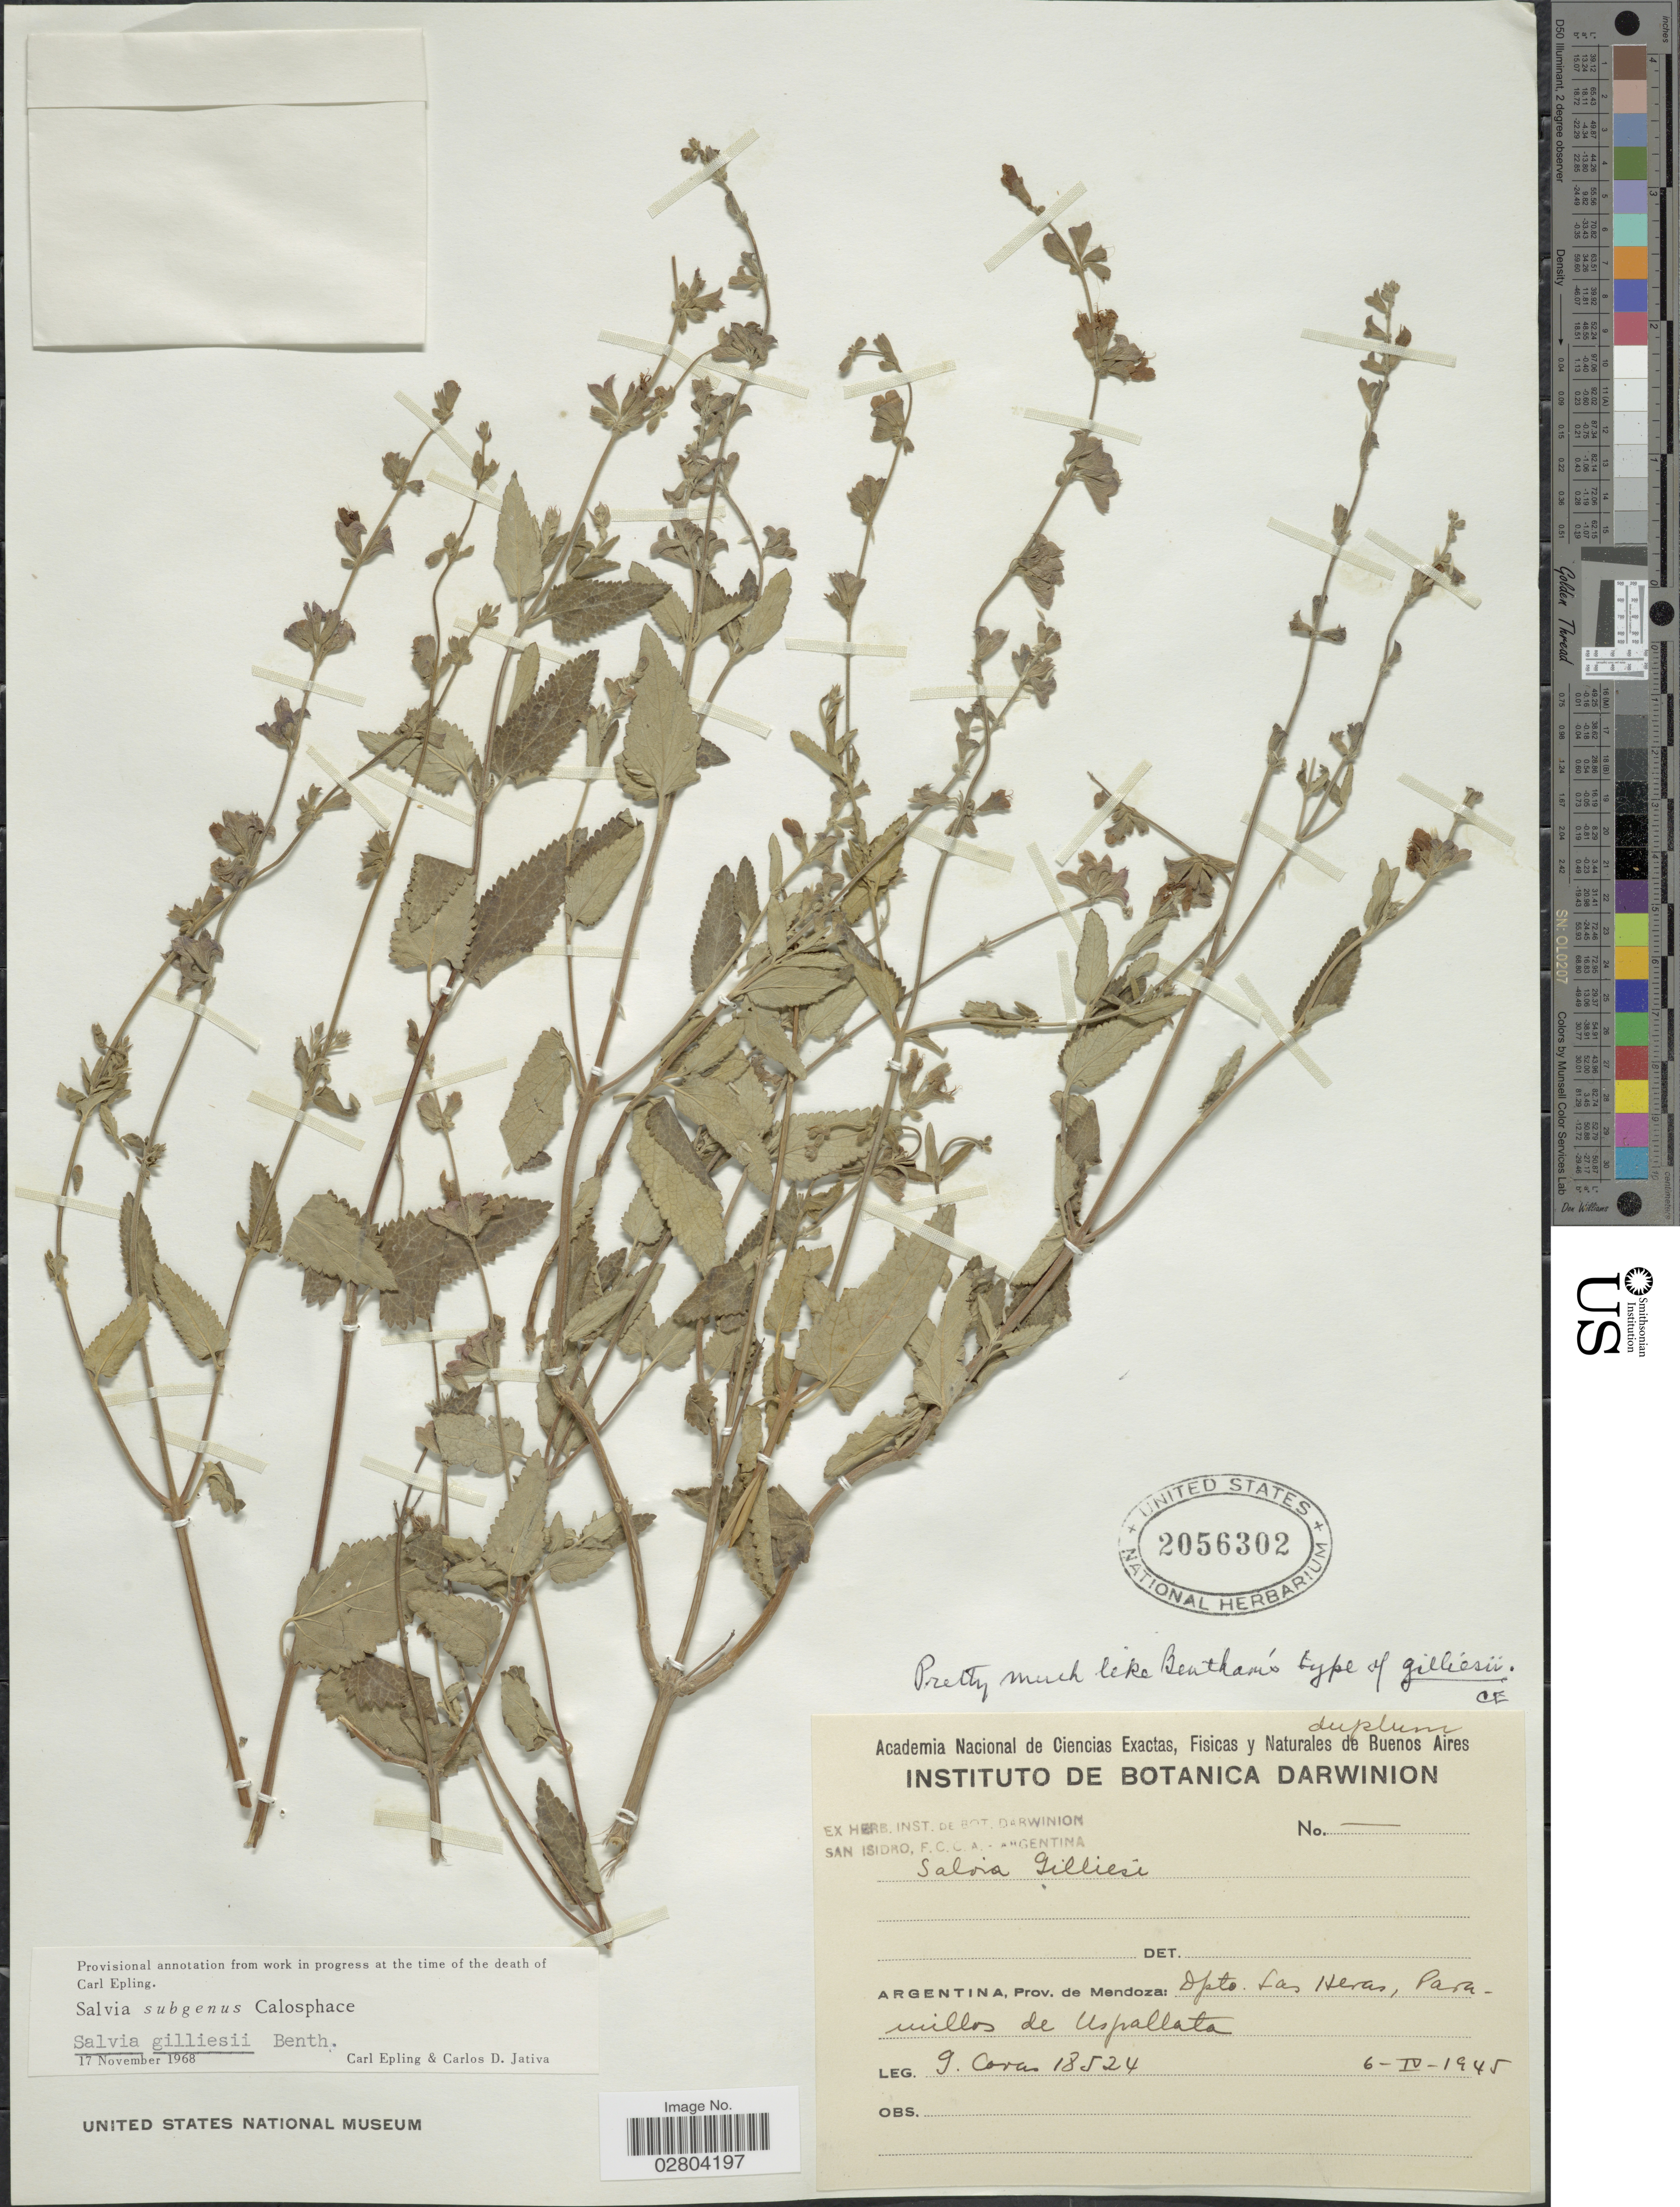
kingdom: Plantae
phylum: Tracheophyta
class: Magnoliopsida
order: Lamiales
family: Lamiaceae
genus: Salvia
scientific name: Salvia cuspidata subsp. gilliesii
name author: (Benth.) J.R.I. Wood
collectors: G. Cora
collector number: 18524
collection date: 1945-04-06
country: Argentina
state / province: Mendoza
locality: Dpto. Las Heras, Paramillos de Uspallata.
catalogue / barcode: US 2056302